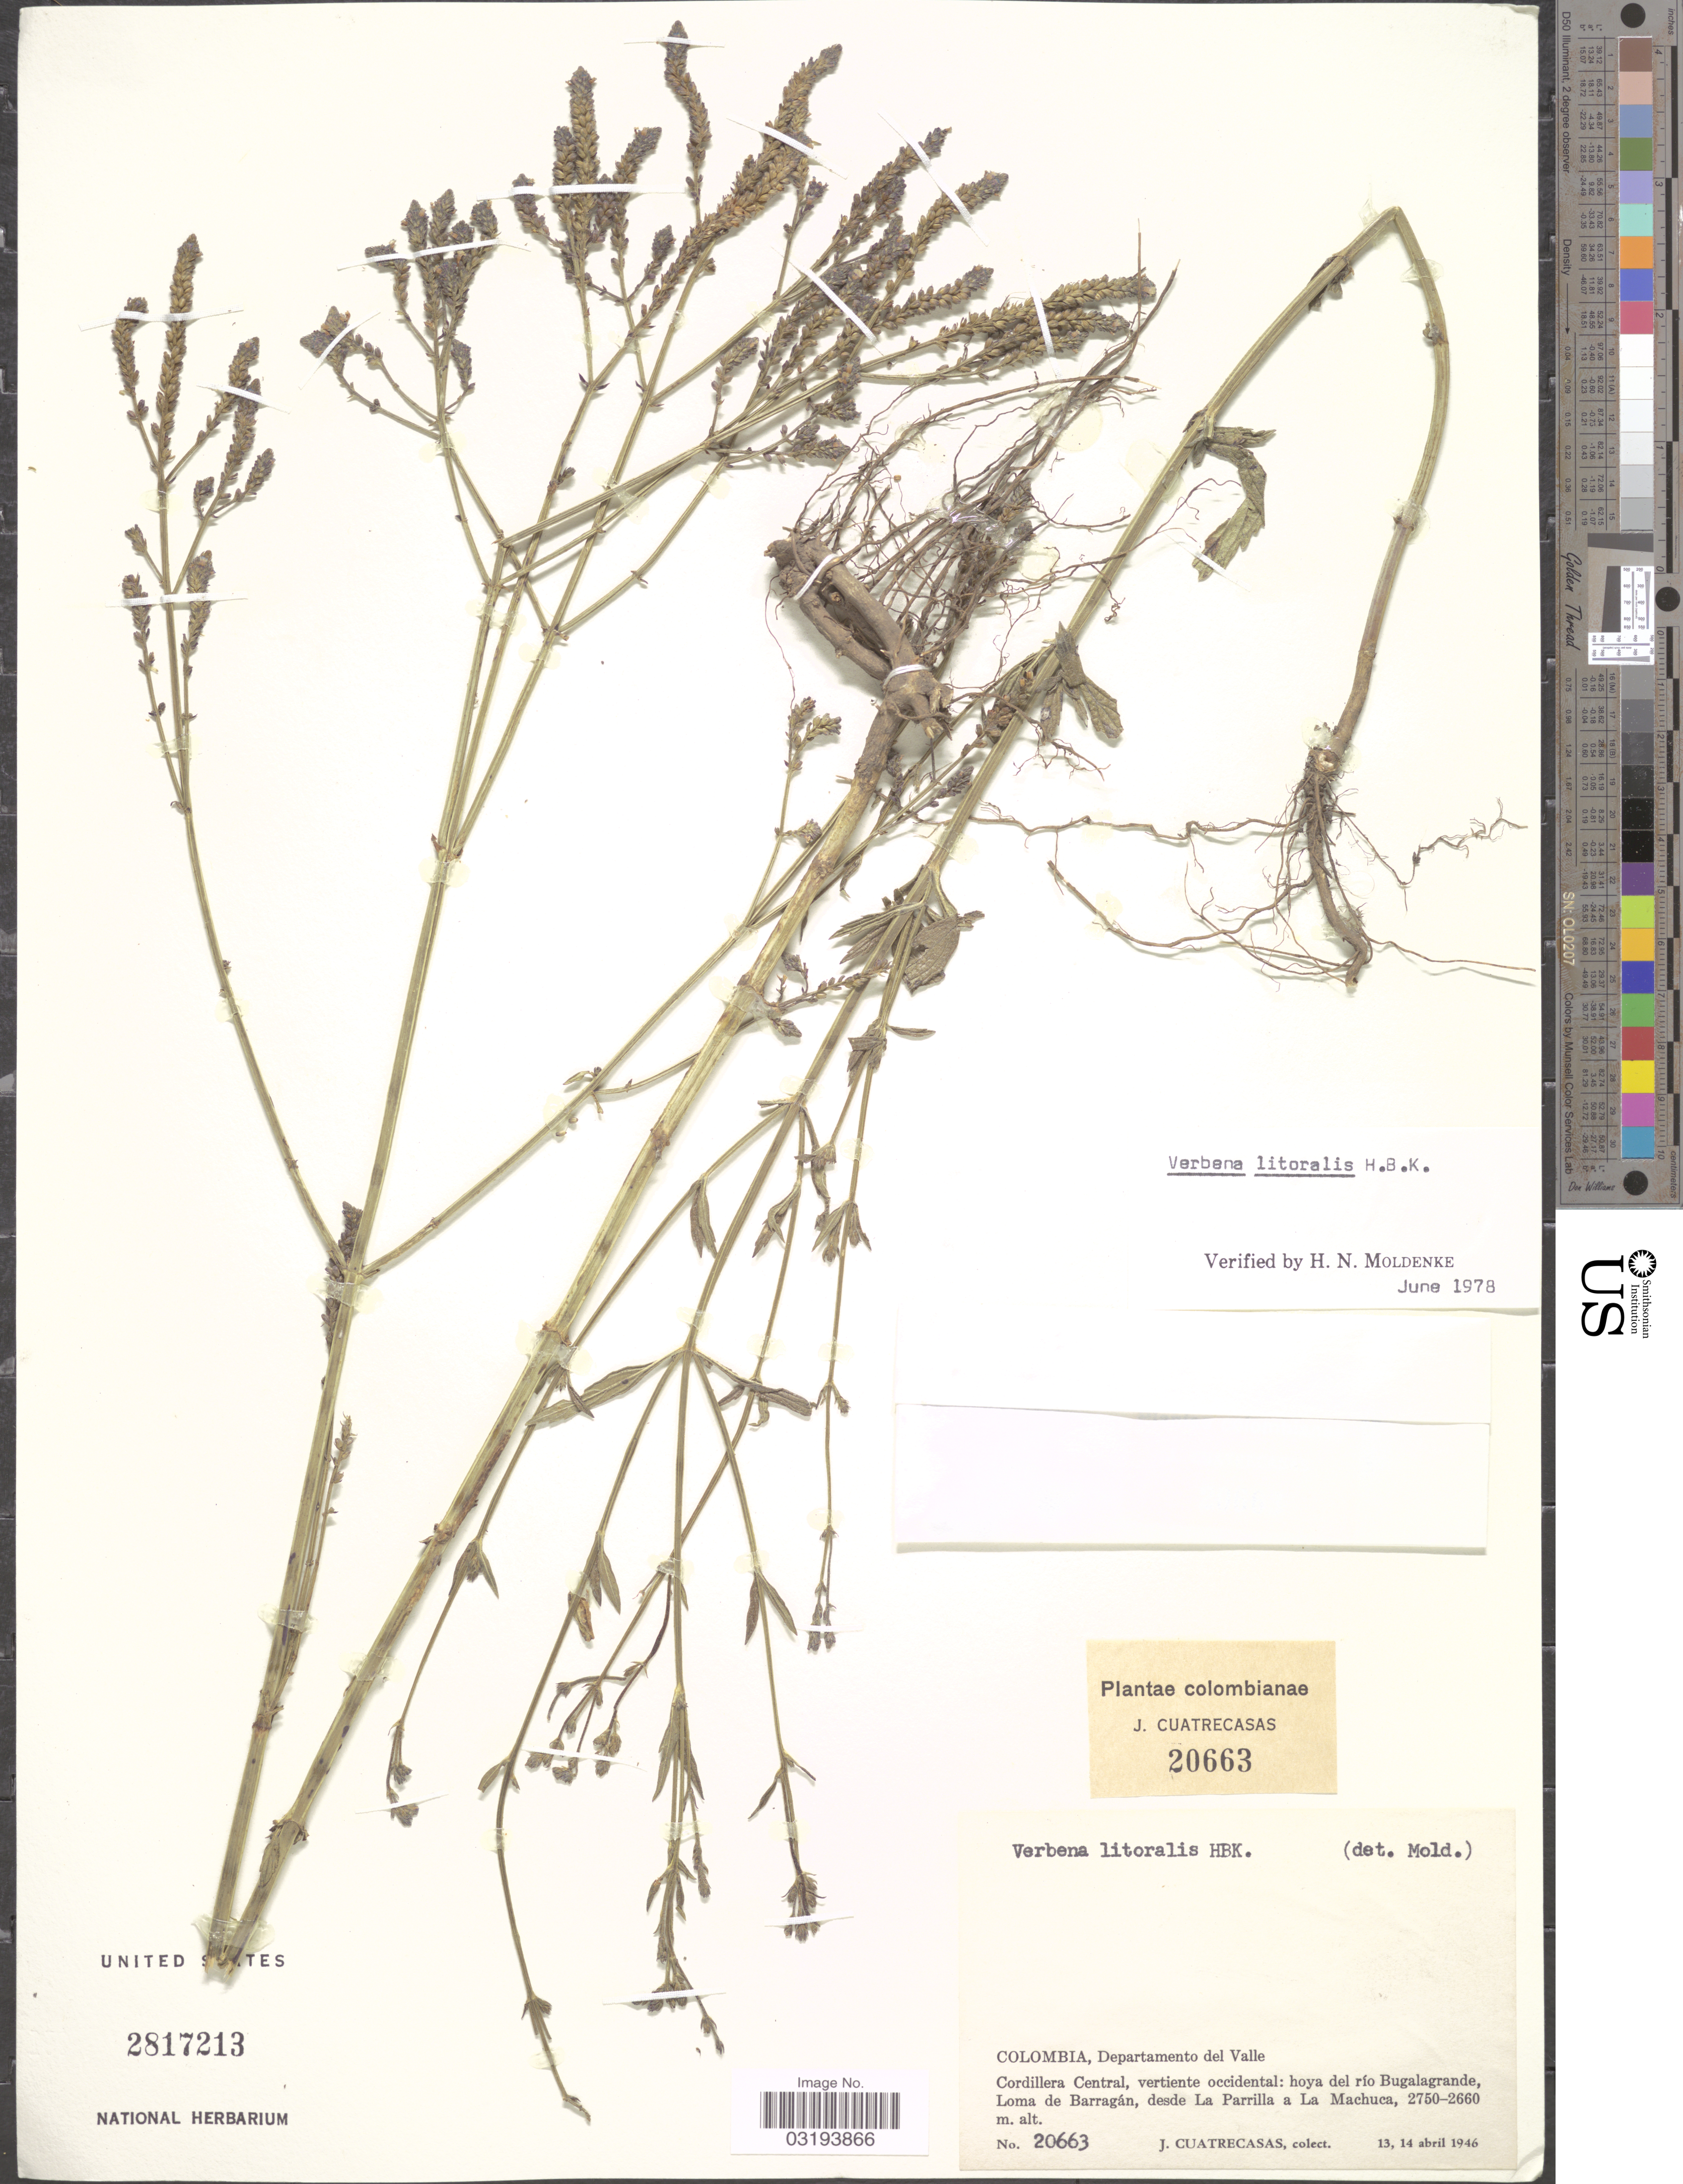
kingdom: Plantae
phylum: Tracheophyta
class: Magnoliopsida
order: Lamiales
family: Verbenaceae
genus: Verbena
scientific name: Verbena litoralis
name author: Kunth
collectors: J. Cuatrecasas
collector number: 20663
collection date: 1946-04-13/1946-04-14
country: Colombia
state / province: Valle del Cauca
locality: Departamento del Valle, Cordillera Central, vertiente occidental: hoya del río Bugalagrande, Loma de Barragán, desde La Parrilla a La Machuca.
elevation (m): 2660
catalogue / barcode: US 2817213